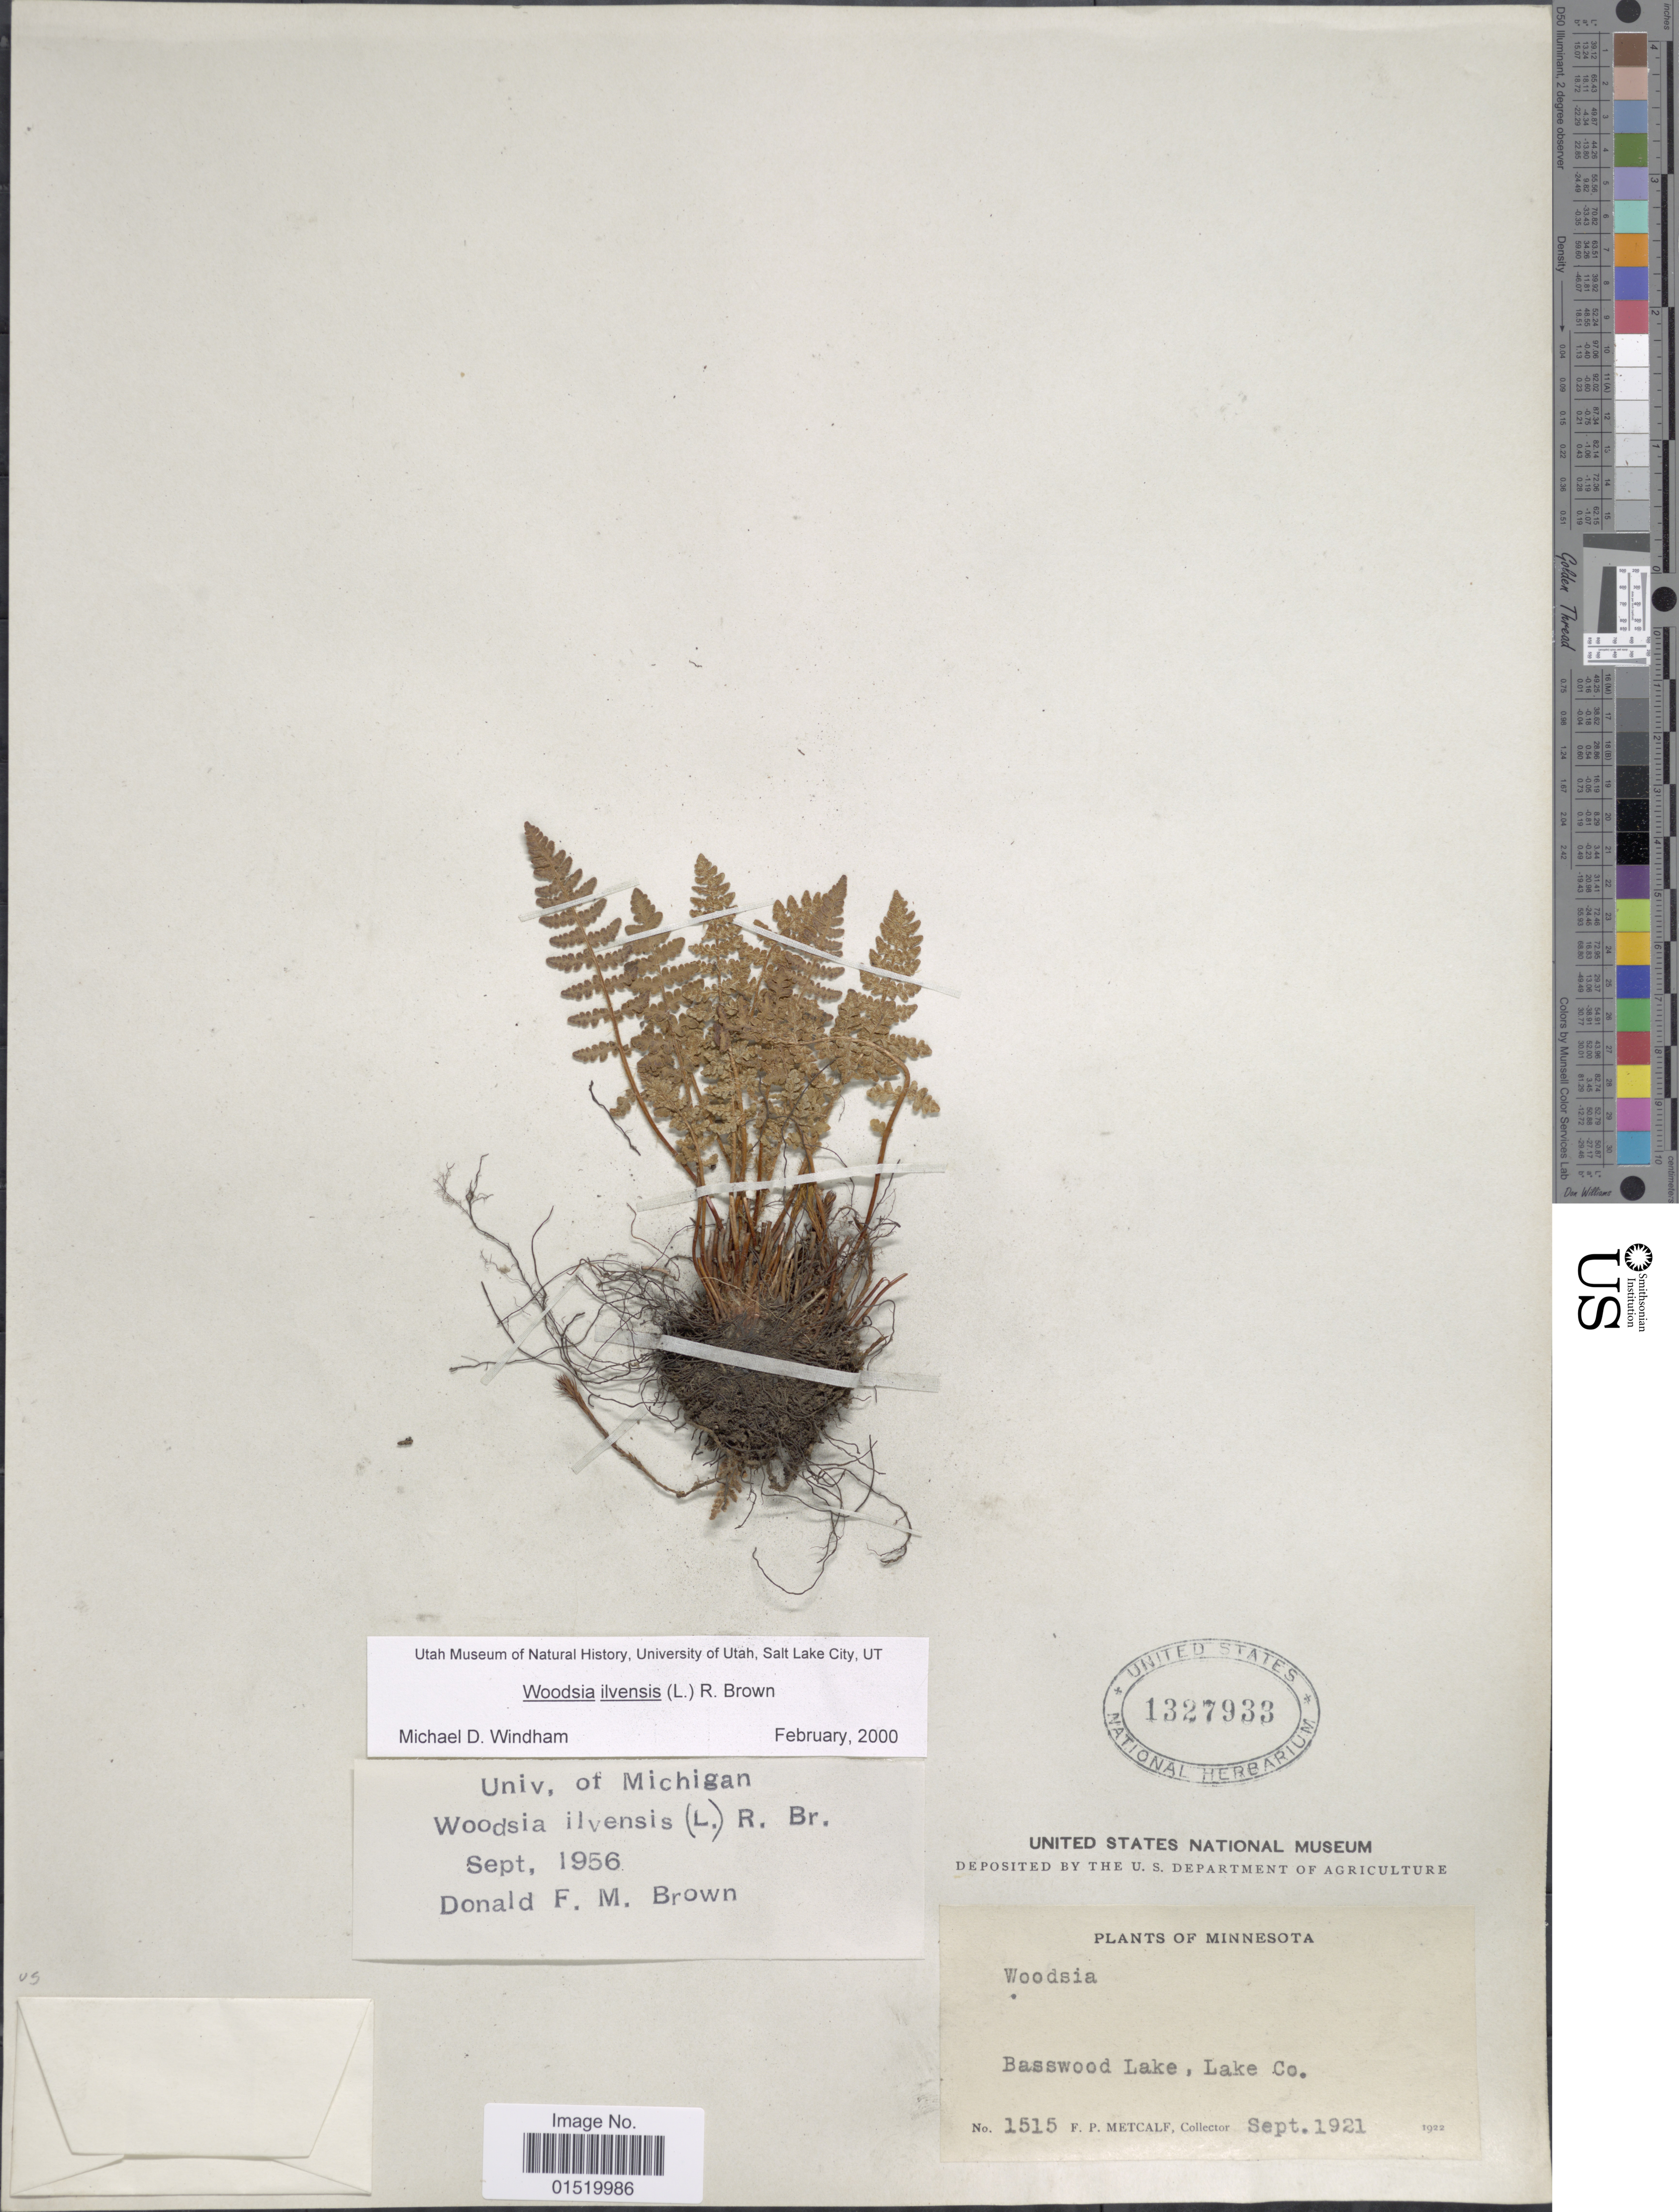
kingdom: Plantae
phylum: Tracheophyta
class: Polypodiopsida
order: Polypodiales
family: Woodsiaceae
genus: Woodsia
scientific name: Woodsia ilvensis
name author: (L.) R. Br.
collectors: F. Metcalf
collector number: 1515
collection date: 1921-09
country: United States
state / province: Minnesota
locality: Basswood Lake, Lake Co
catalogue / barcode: US 1327933